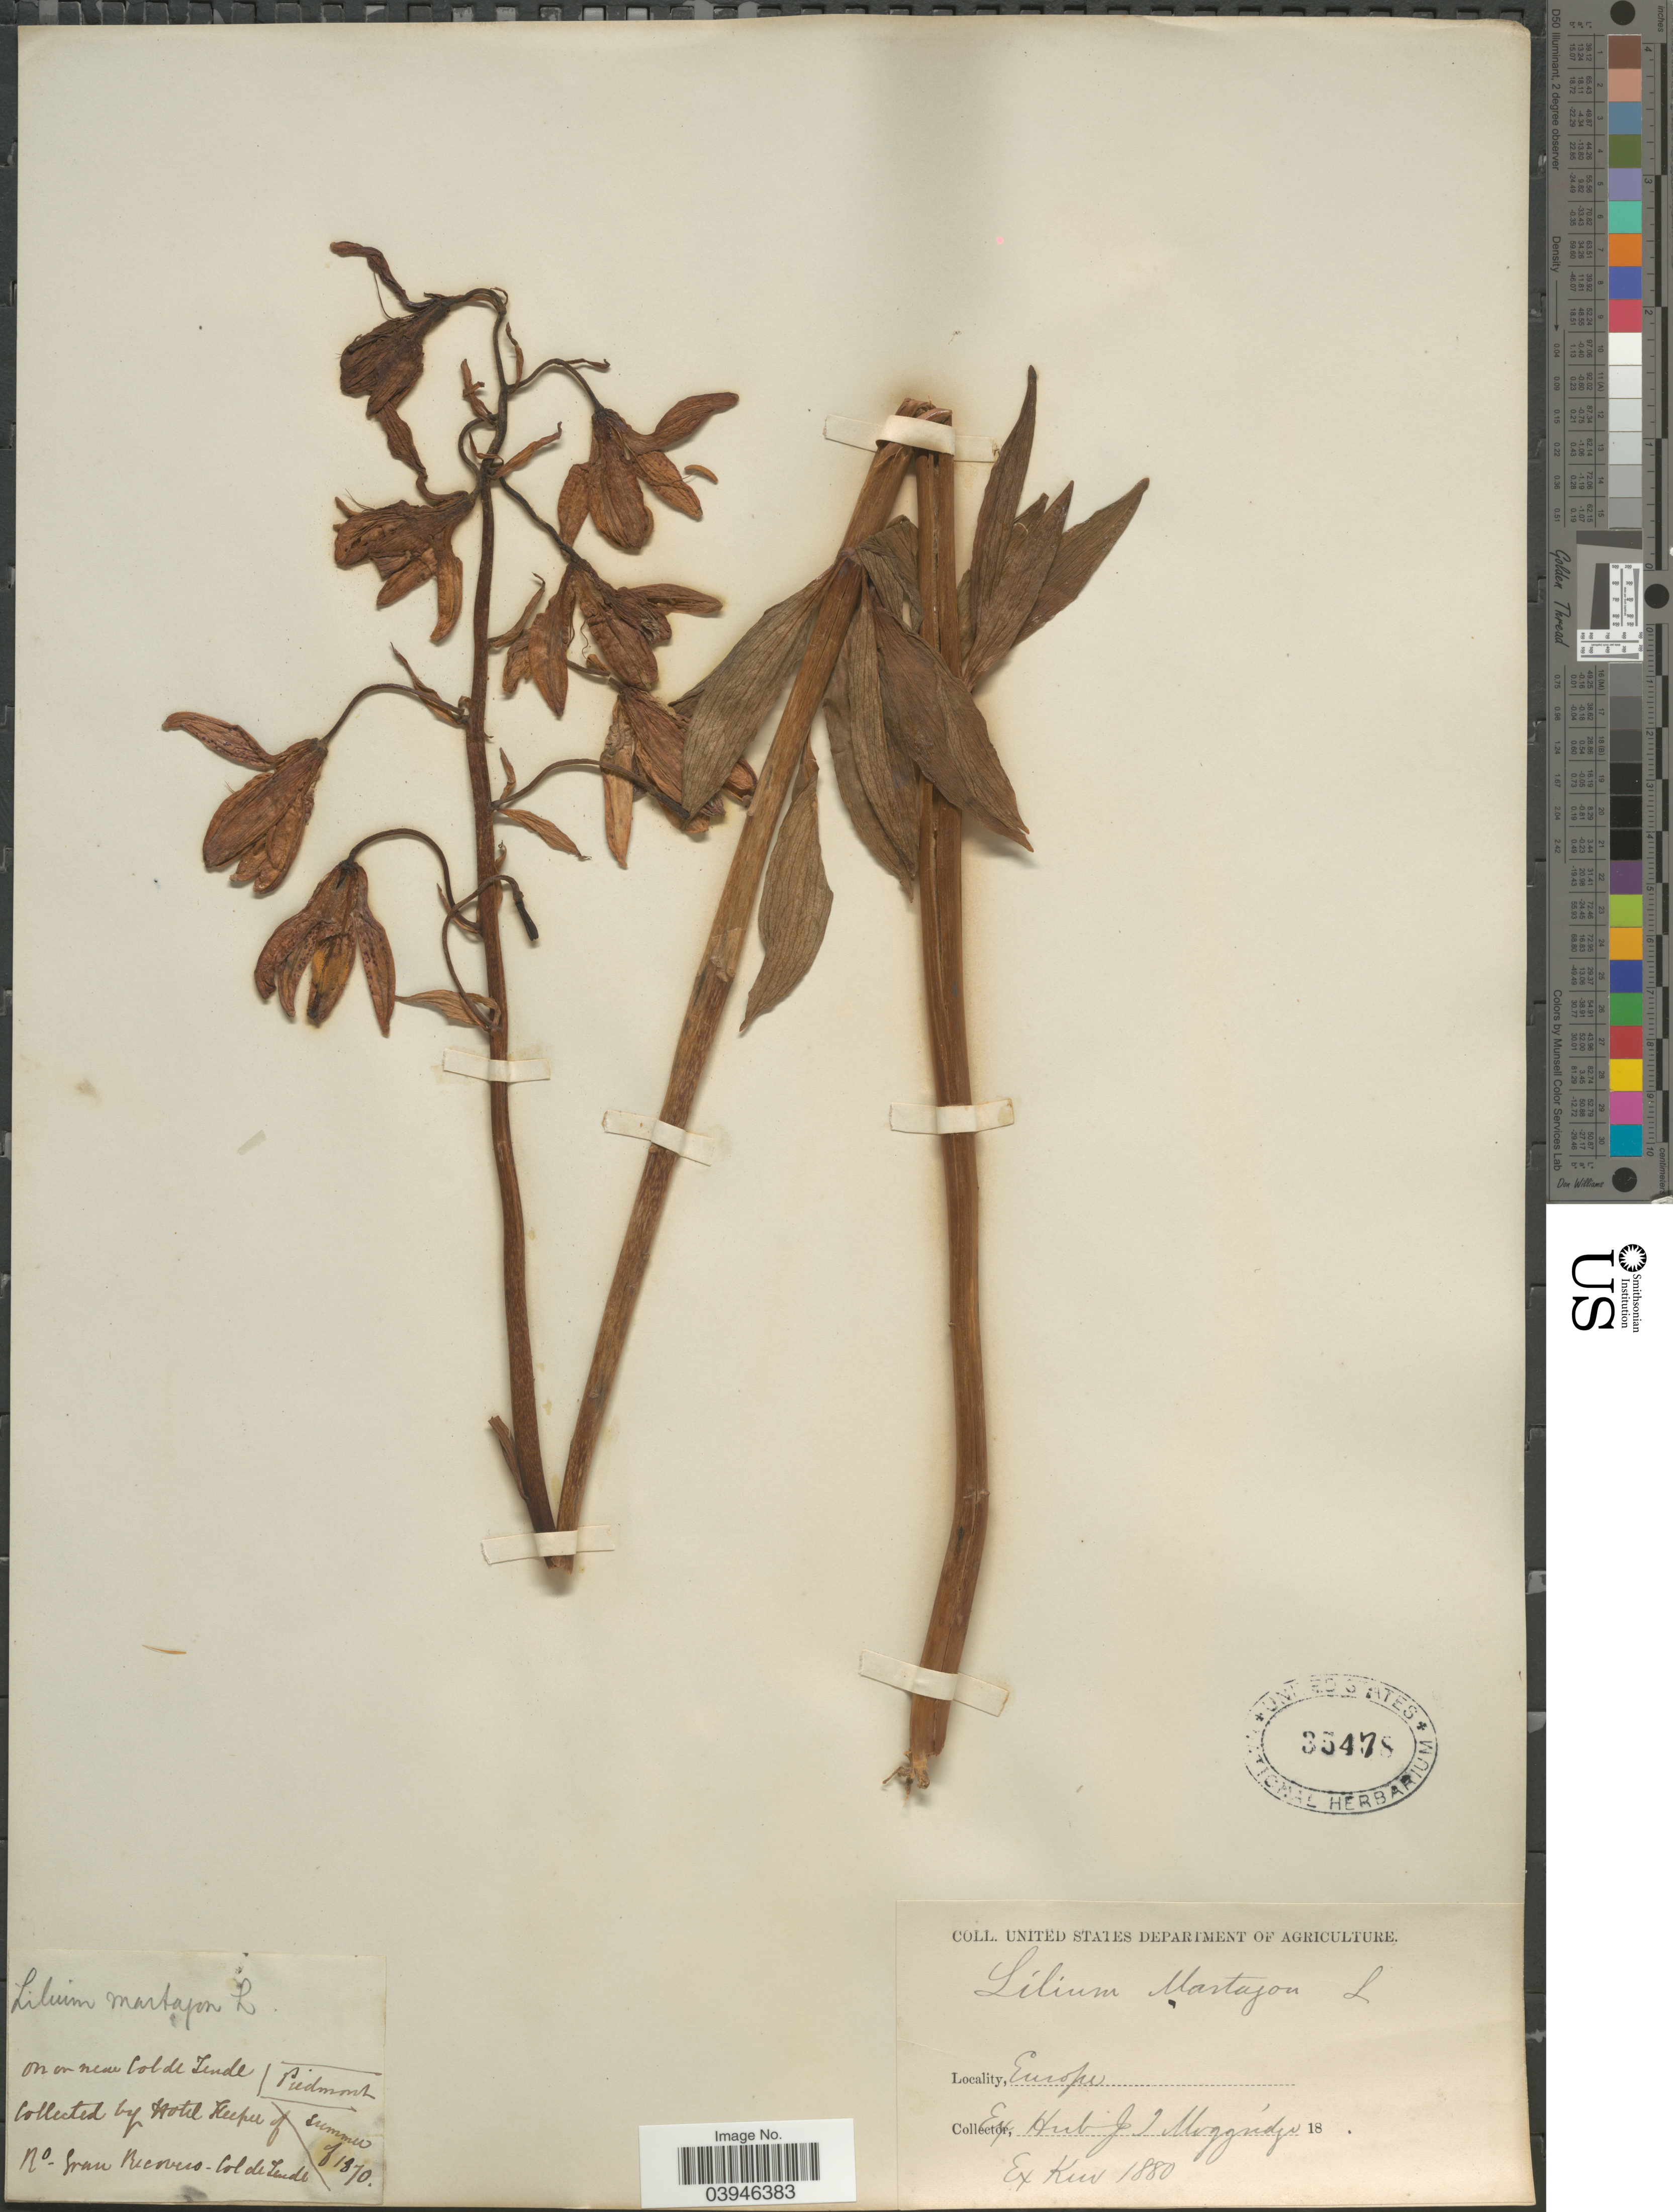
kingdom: Plantae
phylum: Tracheophyta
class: Liliopsida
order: Liliales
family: Liliaceae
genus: Lilium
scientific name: Lilium martagon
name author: L.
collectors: de Lendl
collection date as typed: Summer of 1870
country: Italy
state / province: Piedmont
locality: On new Col de Tende. Hotel Keeper of Gran Recovero [interpreted]. Europe.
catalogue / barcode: US 35478